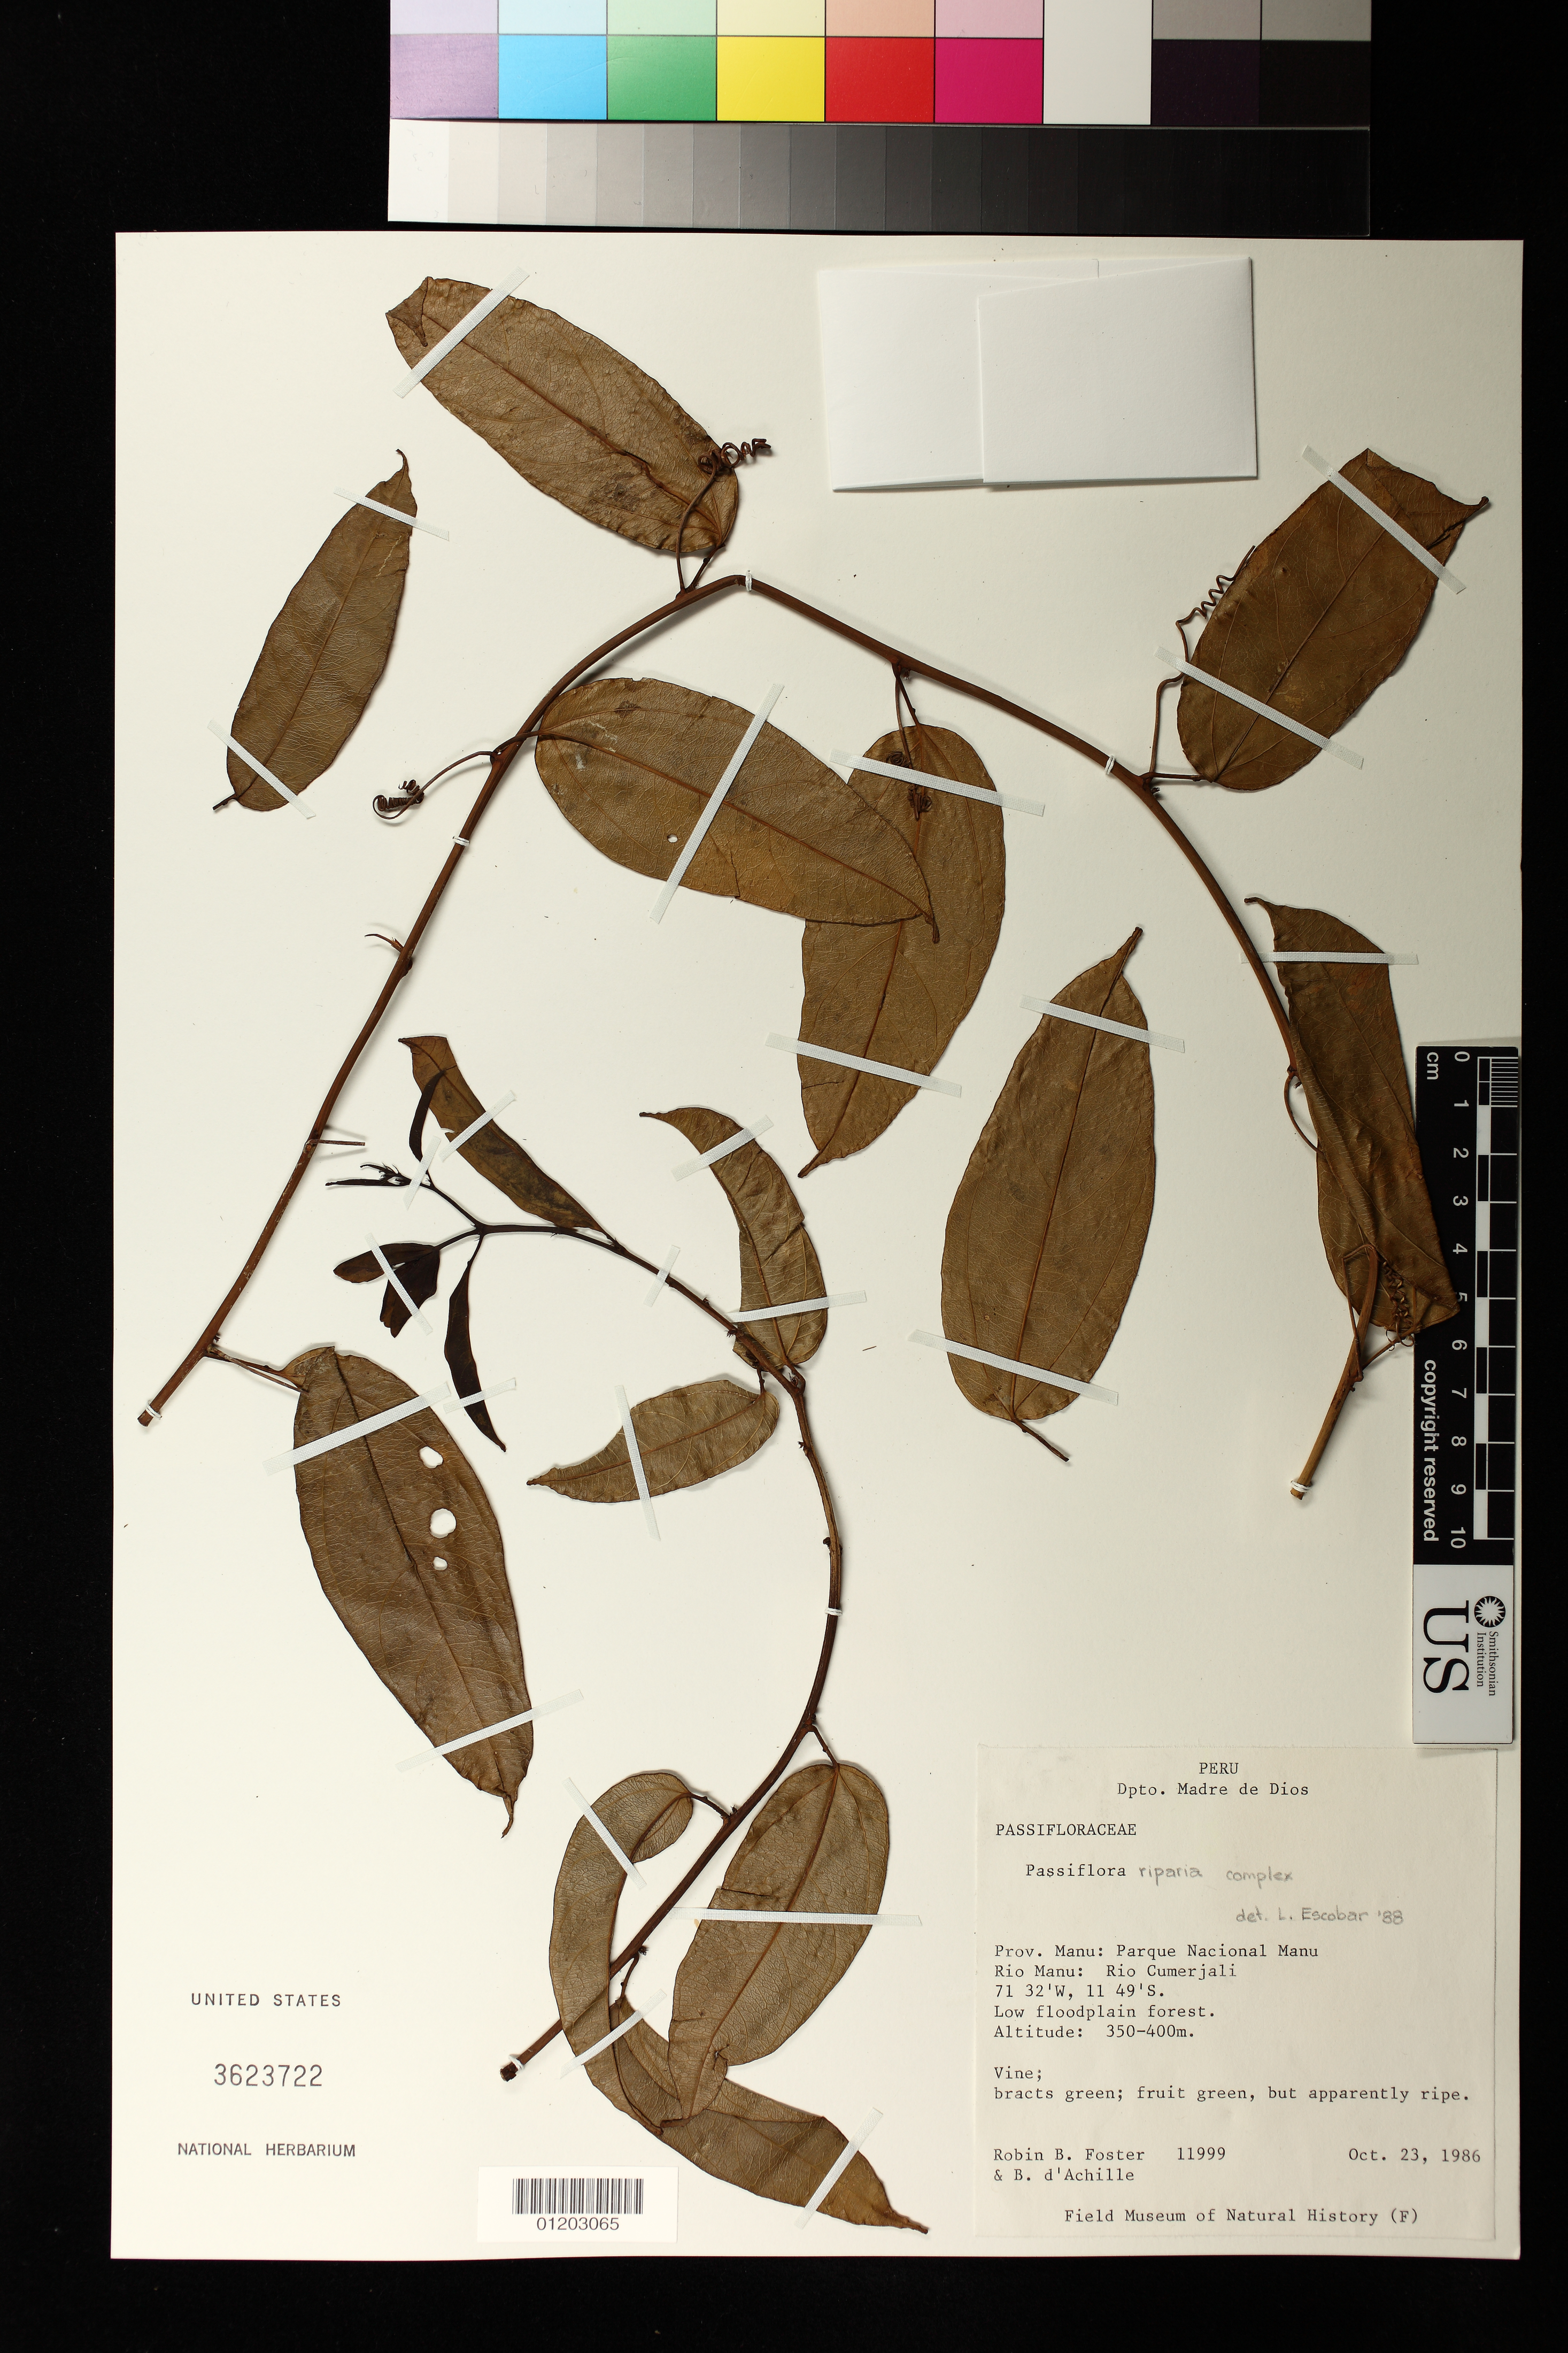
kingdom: Plantae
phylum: Tracheophyta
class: Magnoliopsida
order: Malpighiales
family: Passifloraceae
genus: Passiflora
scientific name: Passiflora riparia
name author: Mart. ex Mast.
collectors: R. B. Foster & B. d'Achille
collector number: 11999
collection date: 1986-10-23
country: Peru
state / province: Madre de Dios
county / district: Manú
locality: Prov. Manu: Parque Nacional Manu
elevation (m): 350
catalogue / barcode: US 3623722